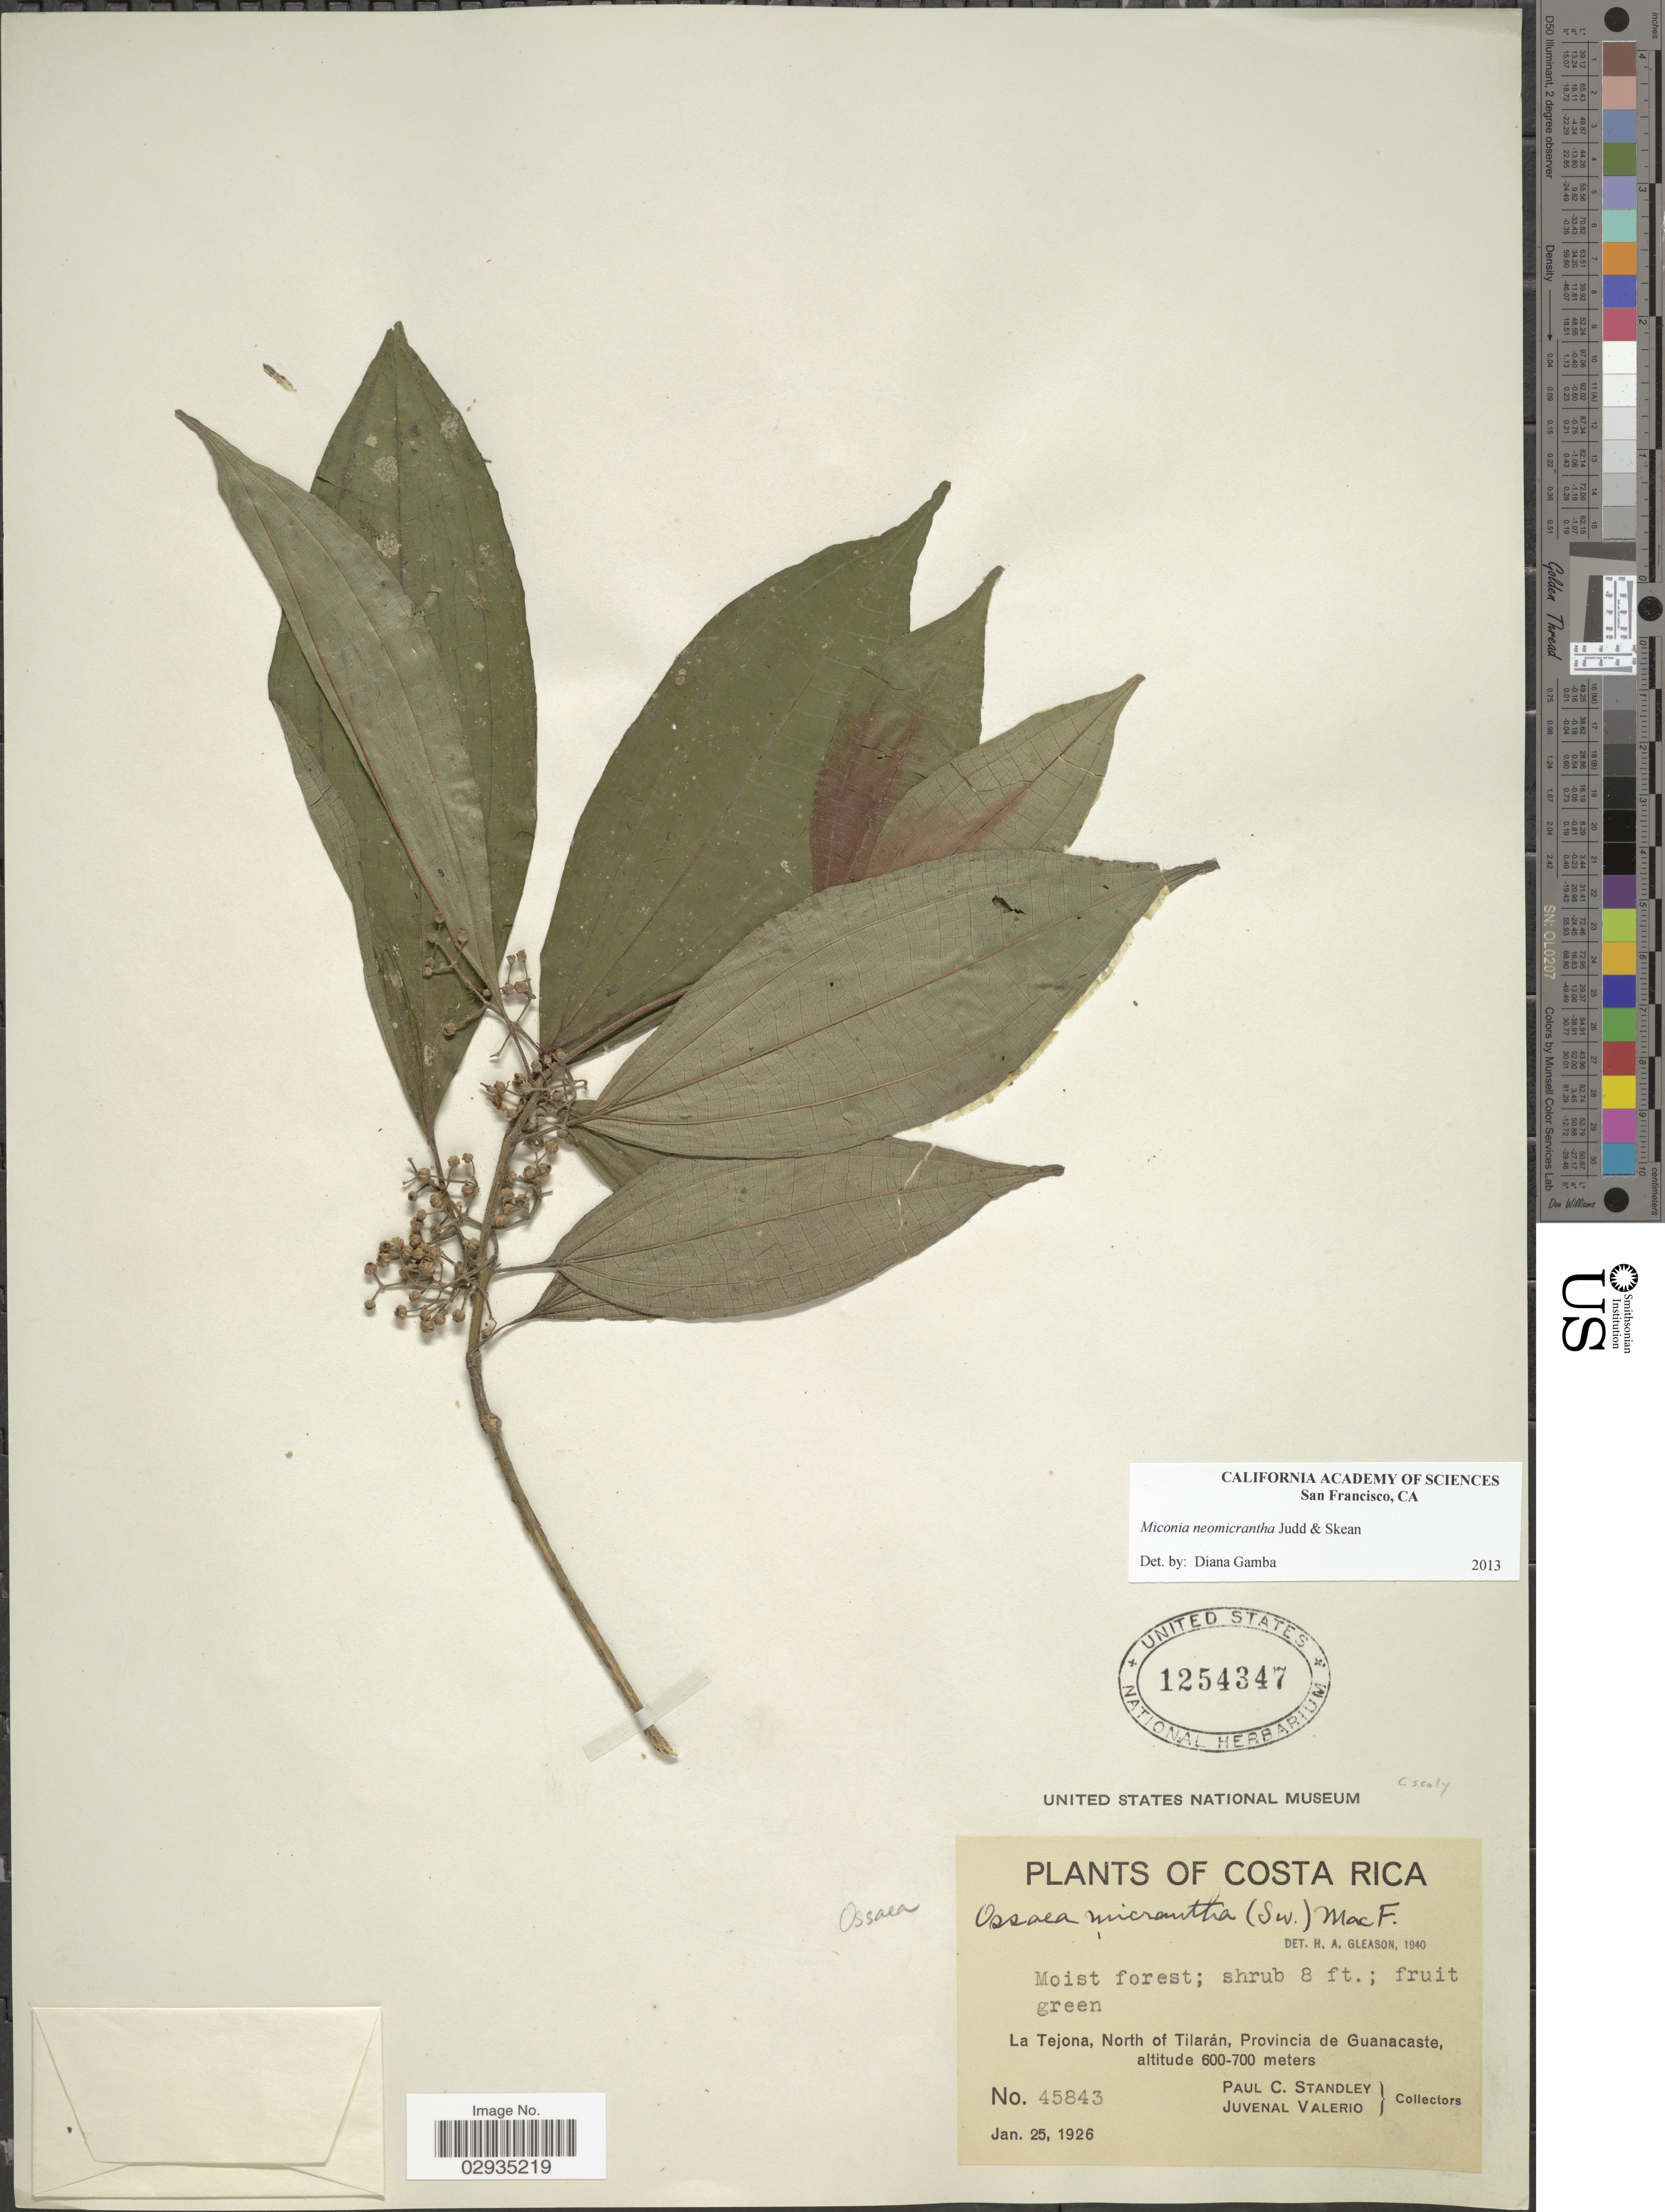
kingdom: Plantae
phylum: Tracheophyta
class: Magnoliopsida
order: Myrtales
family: Melastomataceae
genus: Miconia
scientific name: Miconia neomicrantha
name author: Judd & Skean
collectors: P. C. Standley & J. Valerio R.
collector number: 45843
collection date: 1926-01-25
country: Costa Rica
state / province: Guanacaste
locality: La Tejona, North of Tilarán.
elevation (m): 600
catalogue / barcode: US 1254347